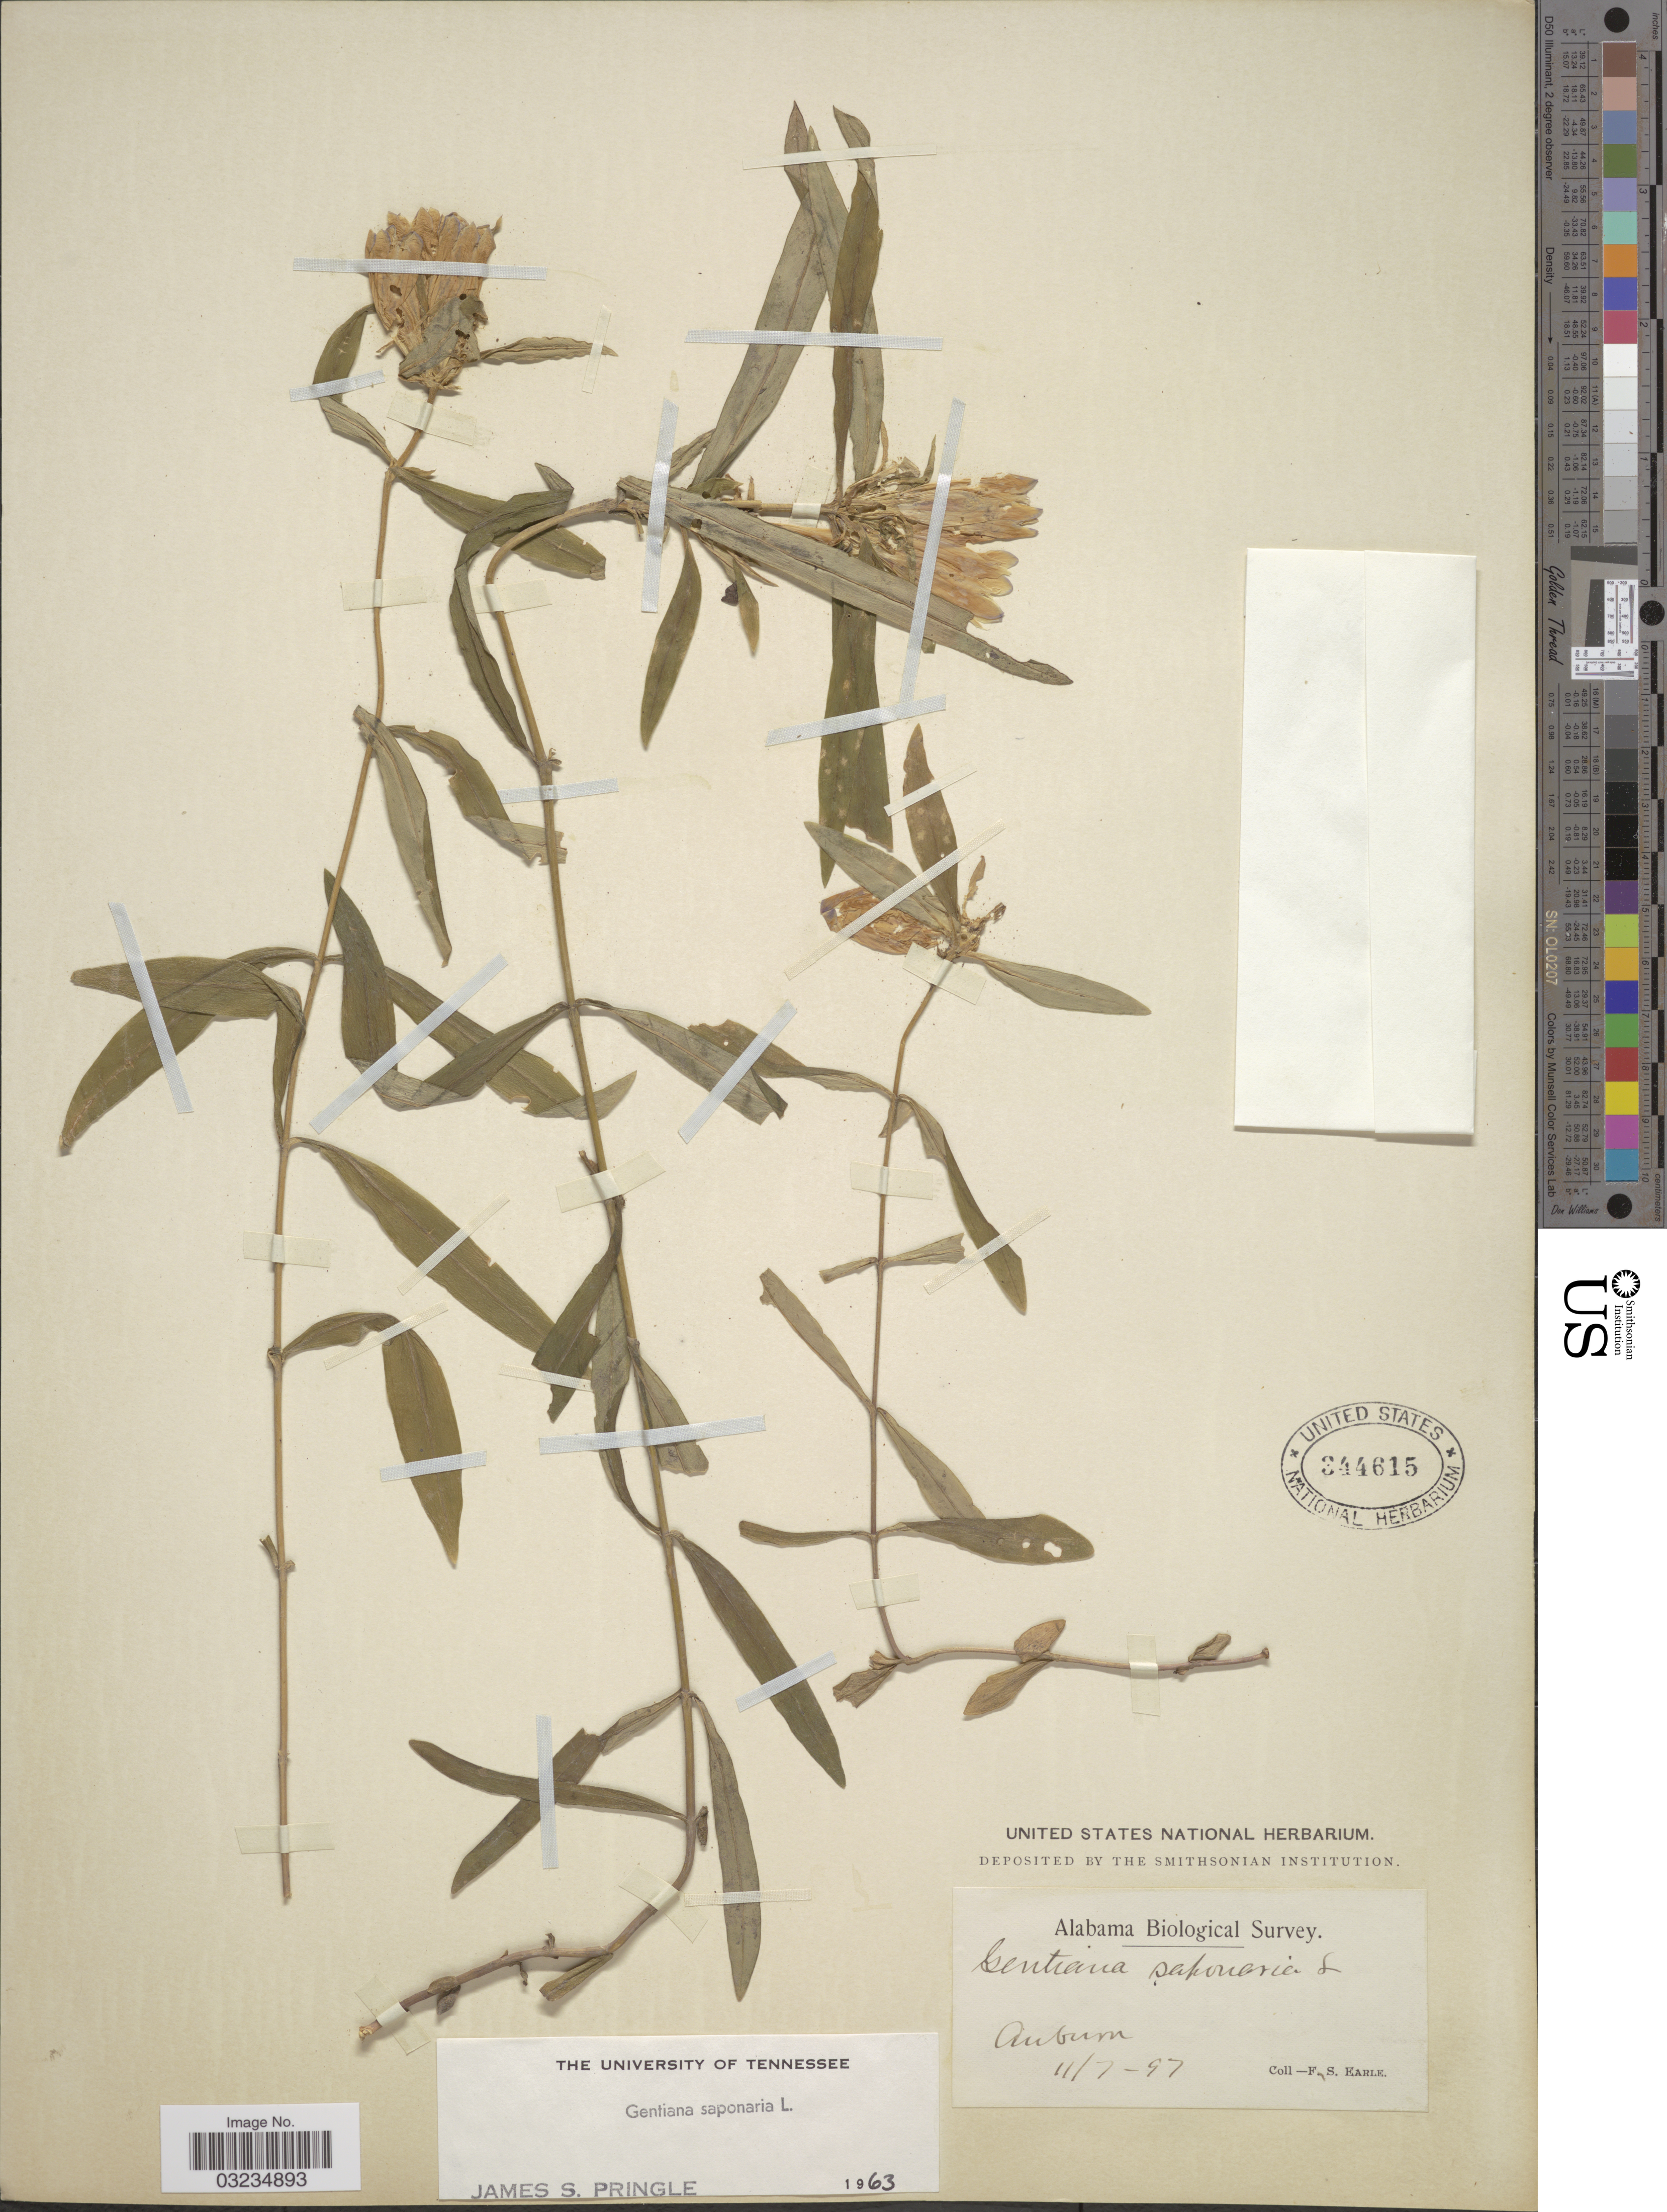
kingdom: Plantae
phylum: Tracheophyta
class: Magnoliopsida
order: Gentianales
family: Gentianaceae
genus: Gentiana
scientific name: Gentiana saponaria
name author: L.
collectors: F. S. Earle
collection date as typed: Transcribed d/m/y: 7/11/97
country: United States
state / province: Alabama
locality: Auburn.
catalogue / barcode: US 344615